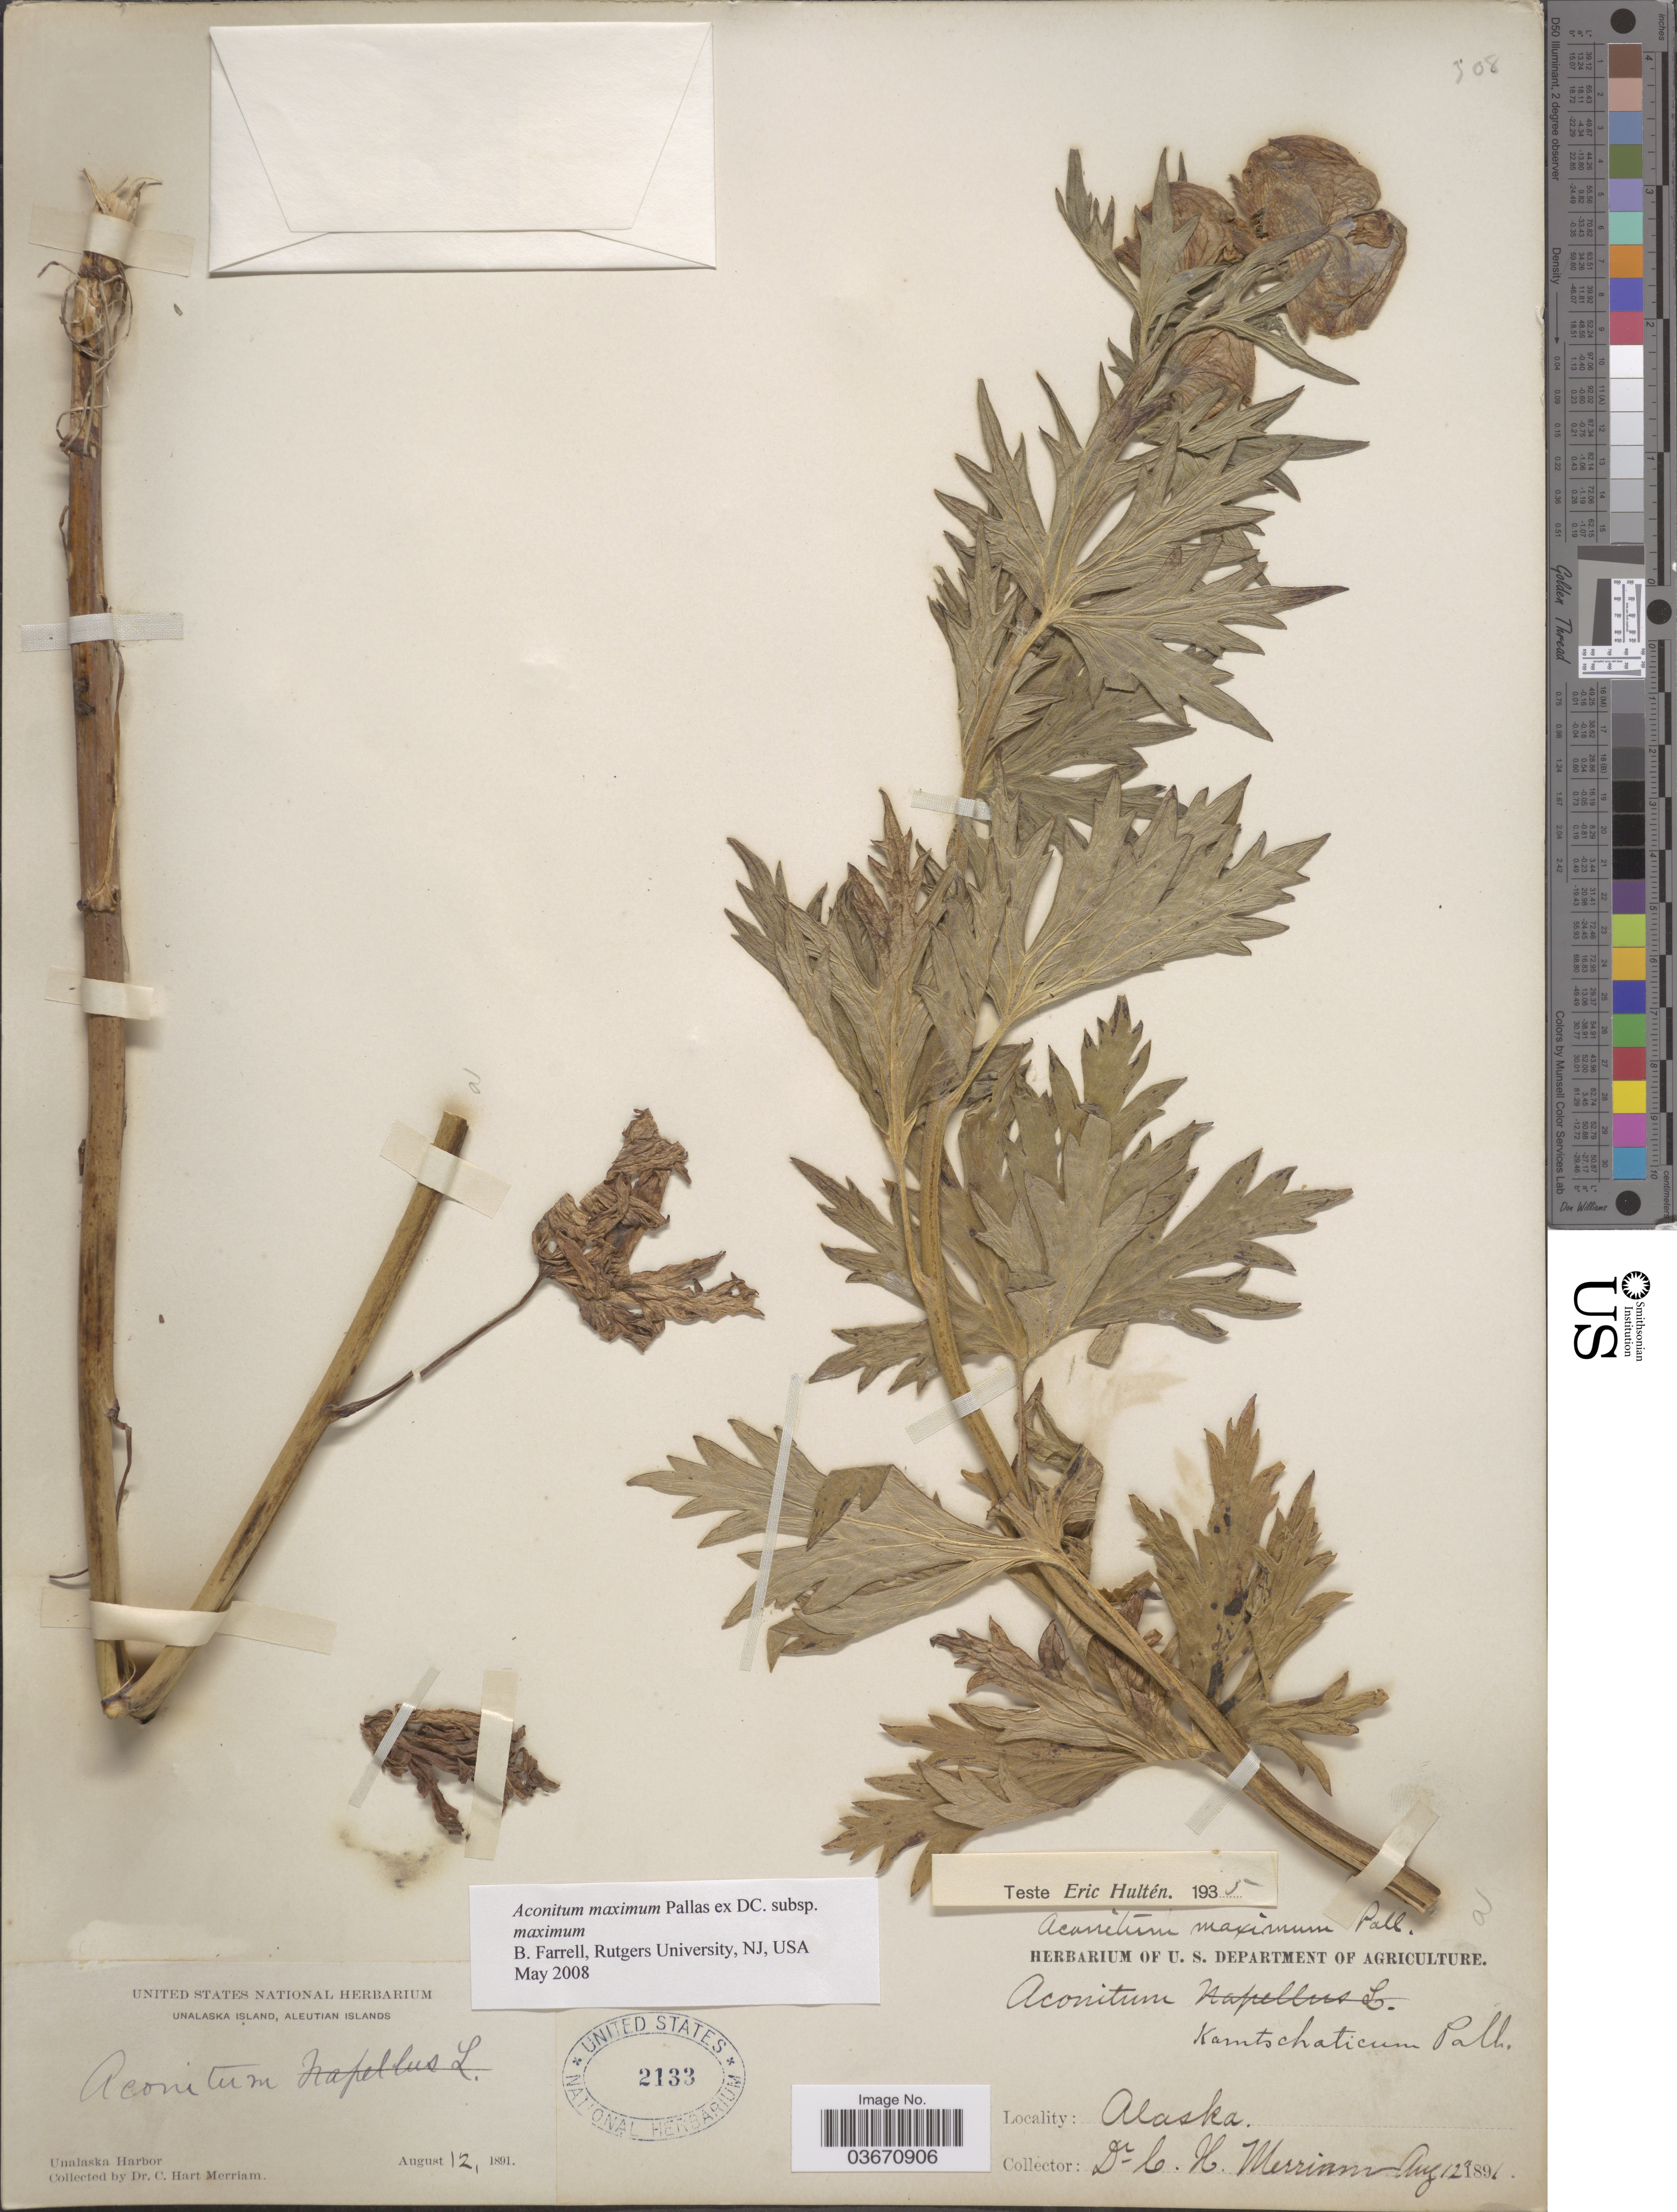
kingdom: Plantae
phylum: Tracheophyta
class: Magnoliopsida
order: Ranunculales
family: Ranunculaceae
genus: Aconitum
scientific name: Aconitum maximum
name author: Pall. ex DC.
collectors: C. Merriam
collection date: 1891-08-12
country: United States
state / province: Alaska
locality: Unalaska Island, Aleutian Island. Unalaska Harbor.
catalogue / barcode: US 2133